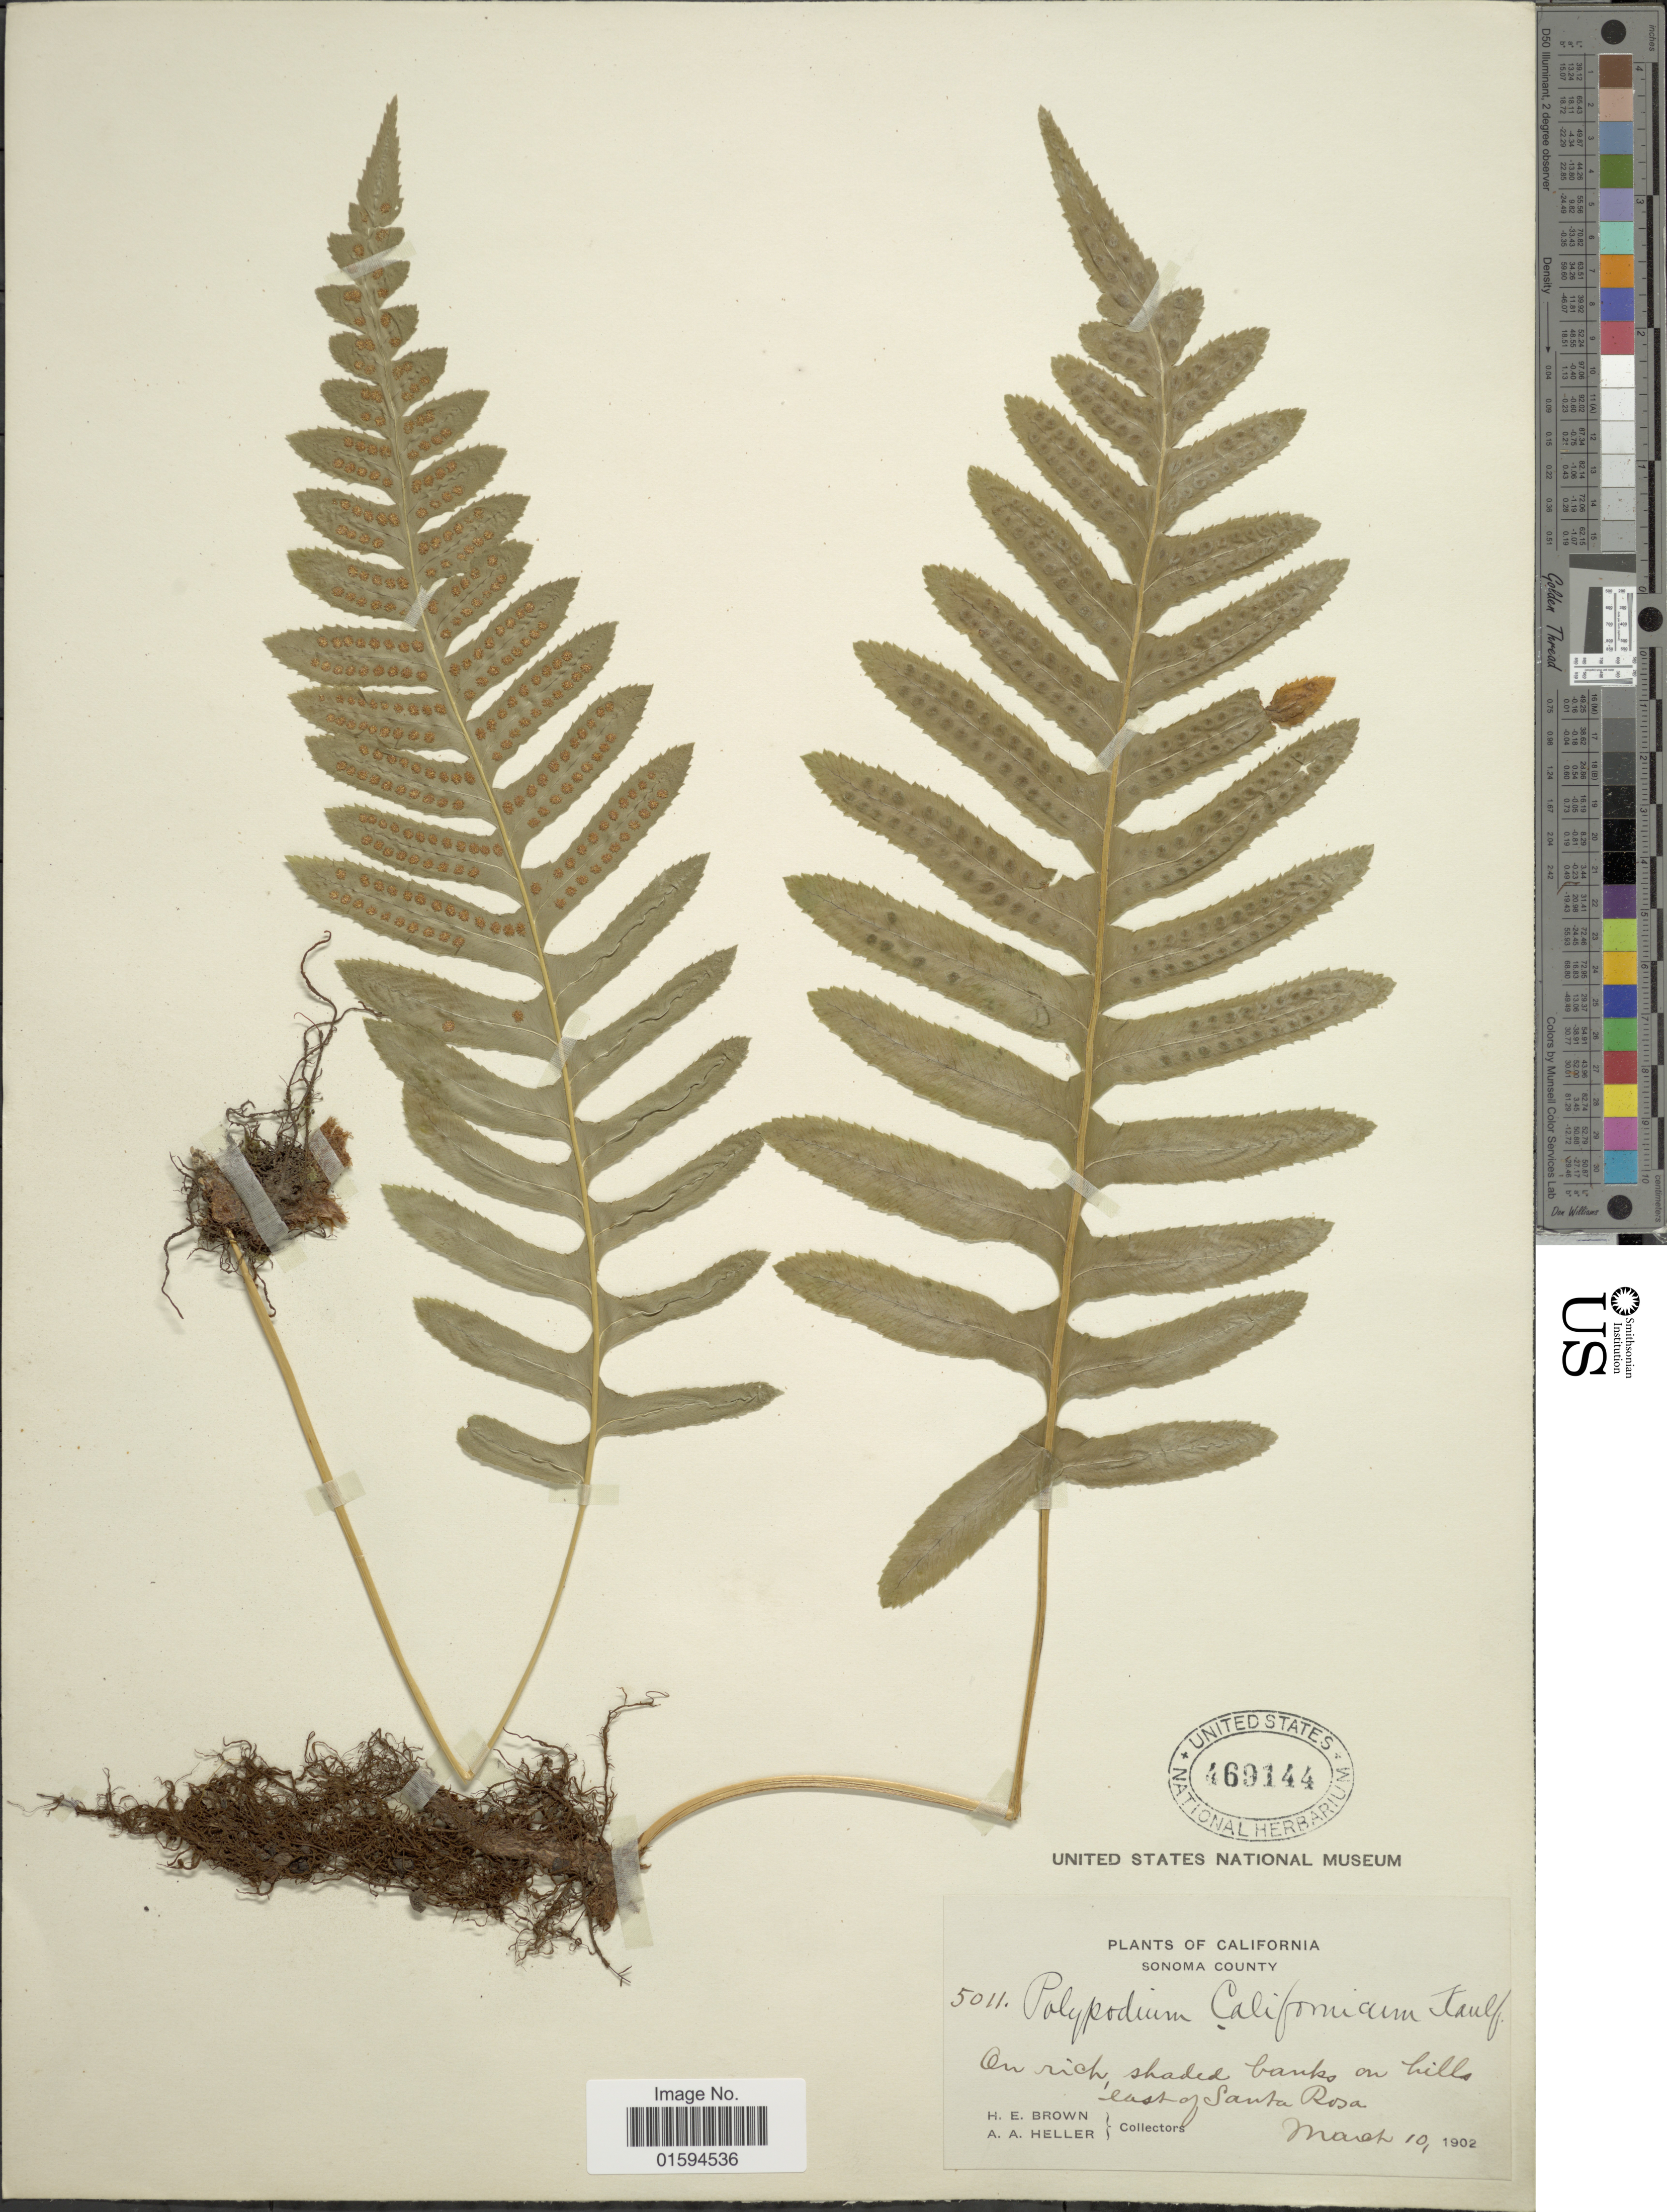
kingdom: Plantae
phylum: Tracheophyta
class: Polypodiopsida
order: Polypodiales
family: Polypodiaceae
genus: Polypodium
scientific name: Polypodium californicum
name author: Kaulf.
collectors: H. E. Brown & A. A. Heller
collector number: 5011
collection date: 1902-03-10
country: United States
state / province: California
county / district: Sonoma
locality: Sonoma County, on rich, shaded banks on hills east of Santa Rosa.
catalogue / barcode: US 469144